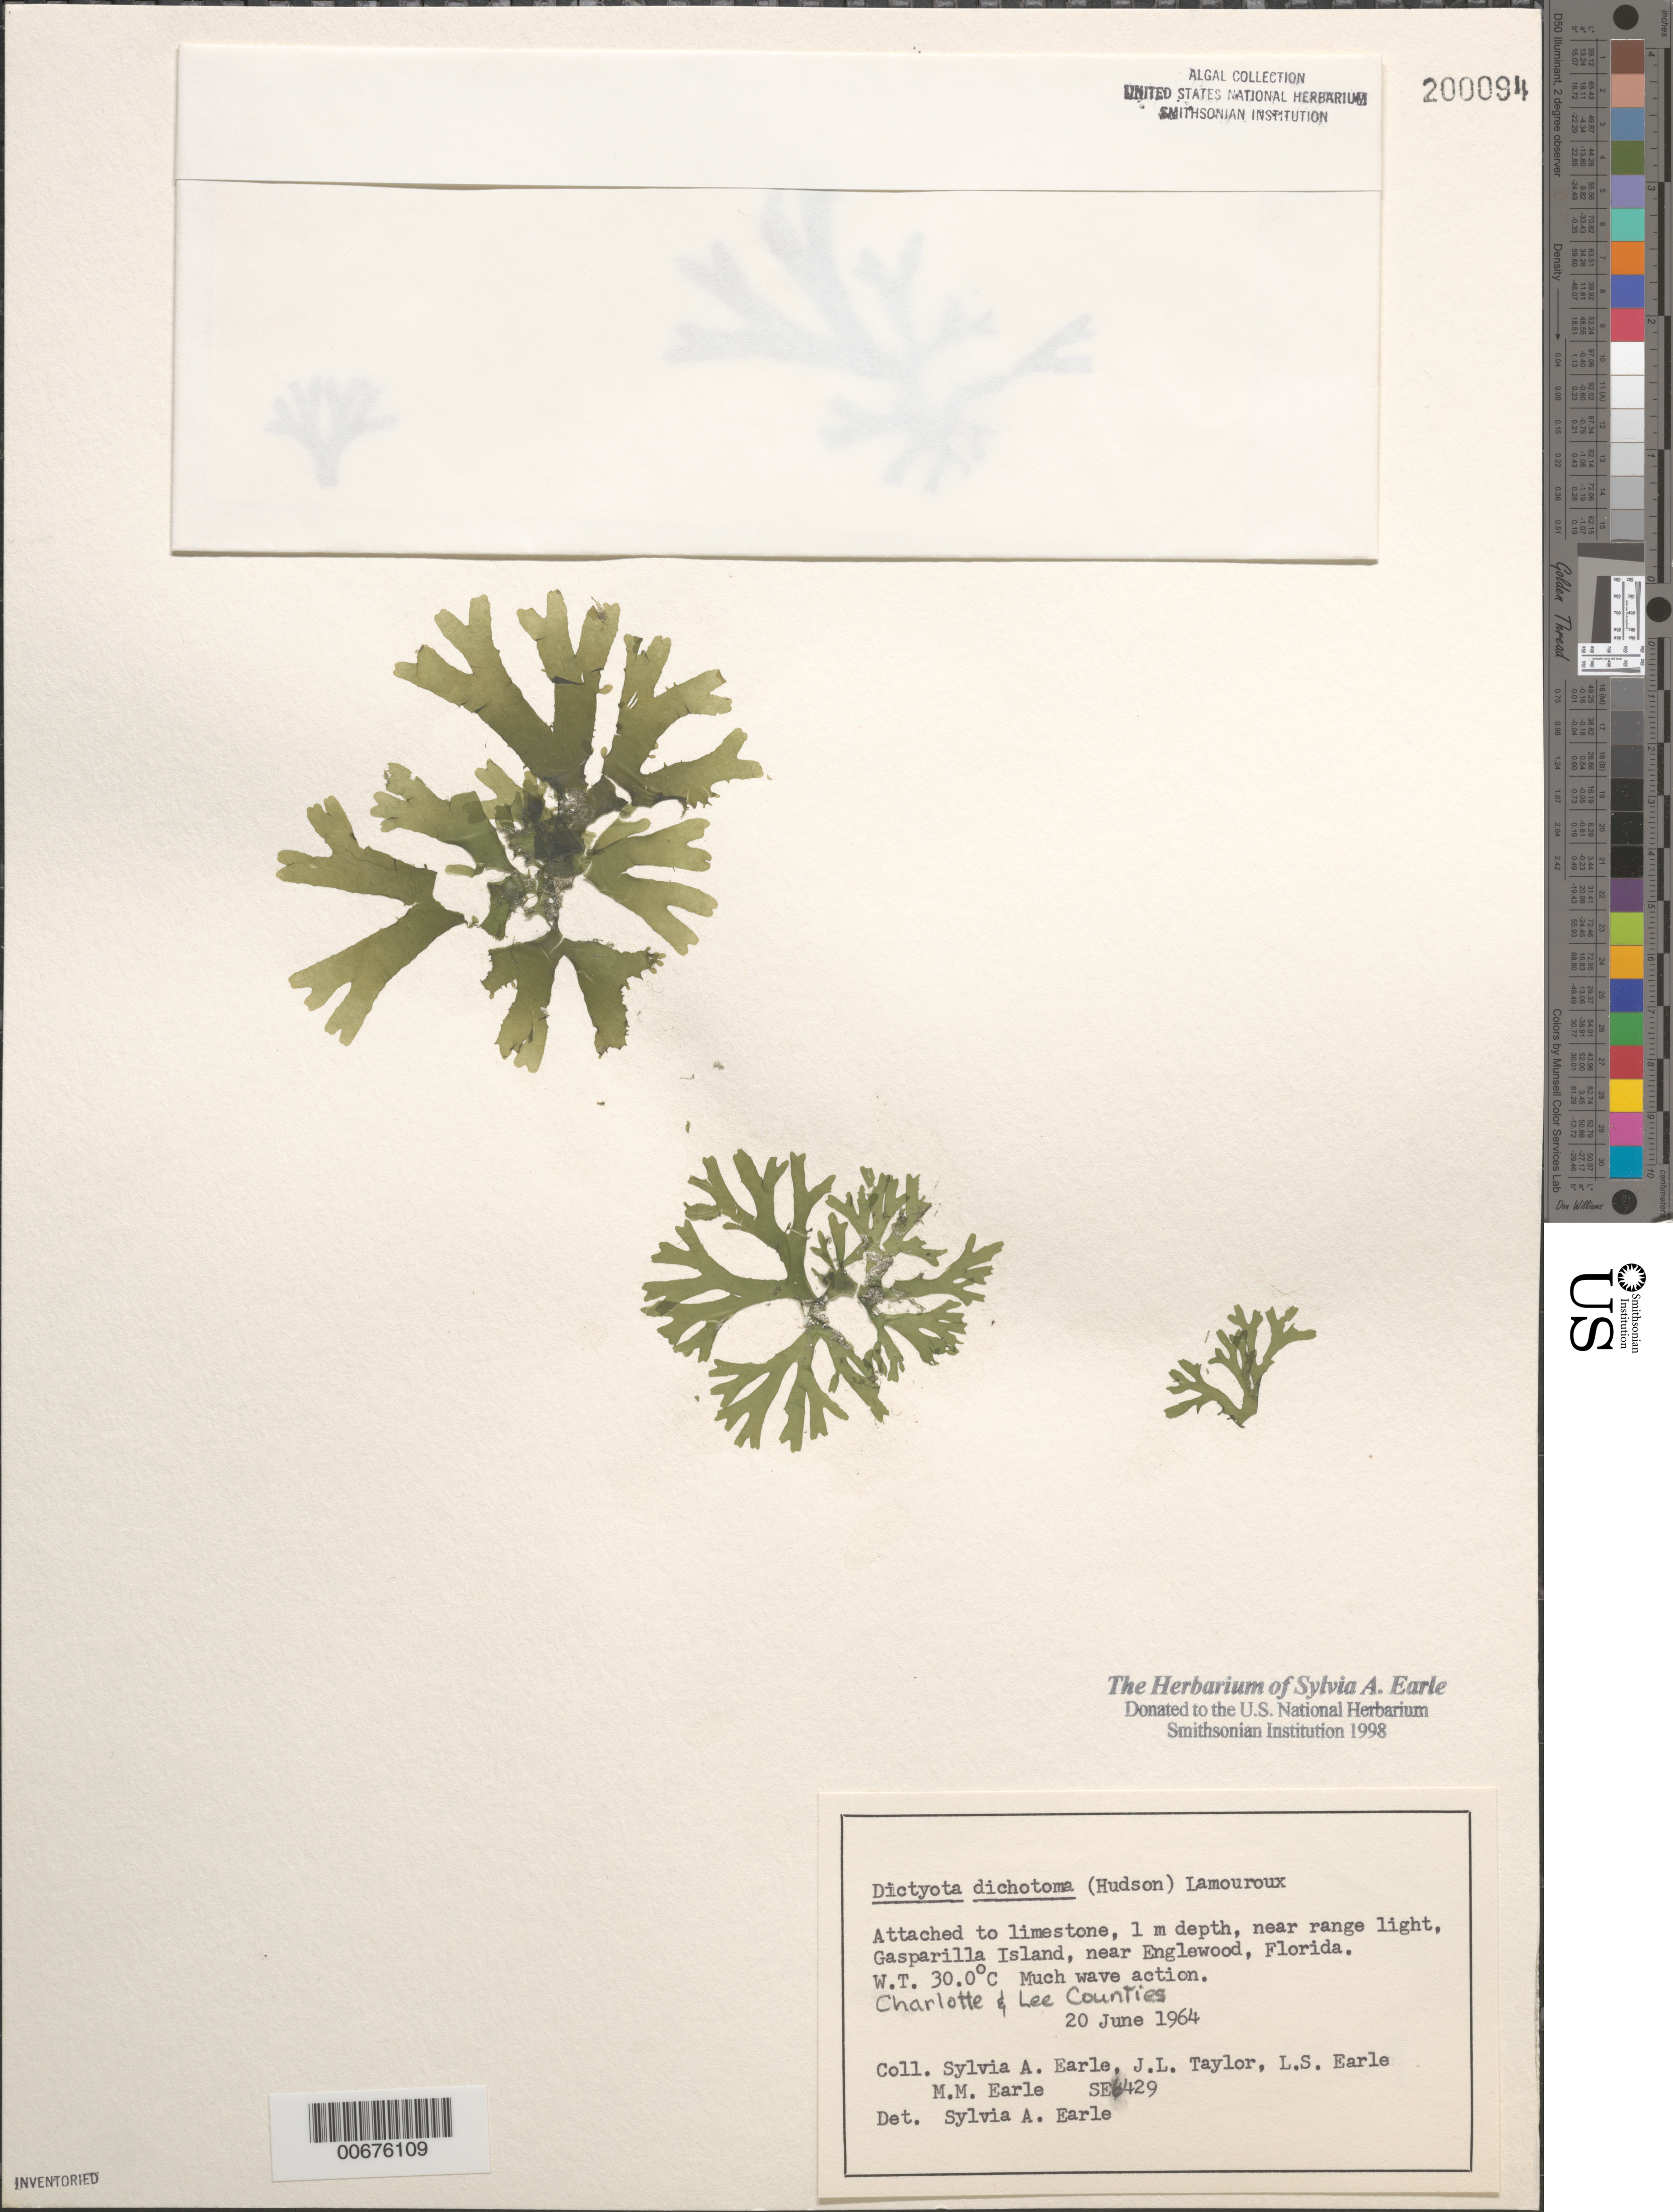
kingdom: Chromista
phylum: Ochrophyta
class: Phaeophyceae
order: Dictyotales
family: Dictyotaceae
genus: Dictyota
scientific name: Dictyota dichotoma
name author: (Huds.) J.V.Lamouroux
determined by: Earle, S. A.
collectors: S. A. Earle, J. L. Taylor, L. Earle & M. Earle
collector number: SE 6429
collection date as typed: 20 Jun 1964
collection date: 1964-06-20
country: United States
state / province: Florida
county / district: Charlotte County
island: Gasparilla Island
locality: Near Englewood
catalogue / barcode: US 200094